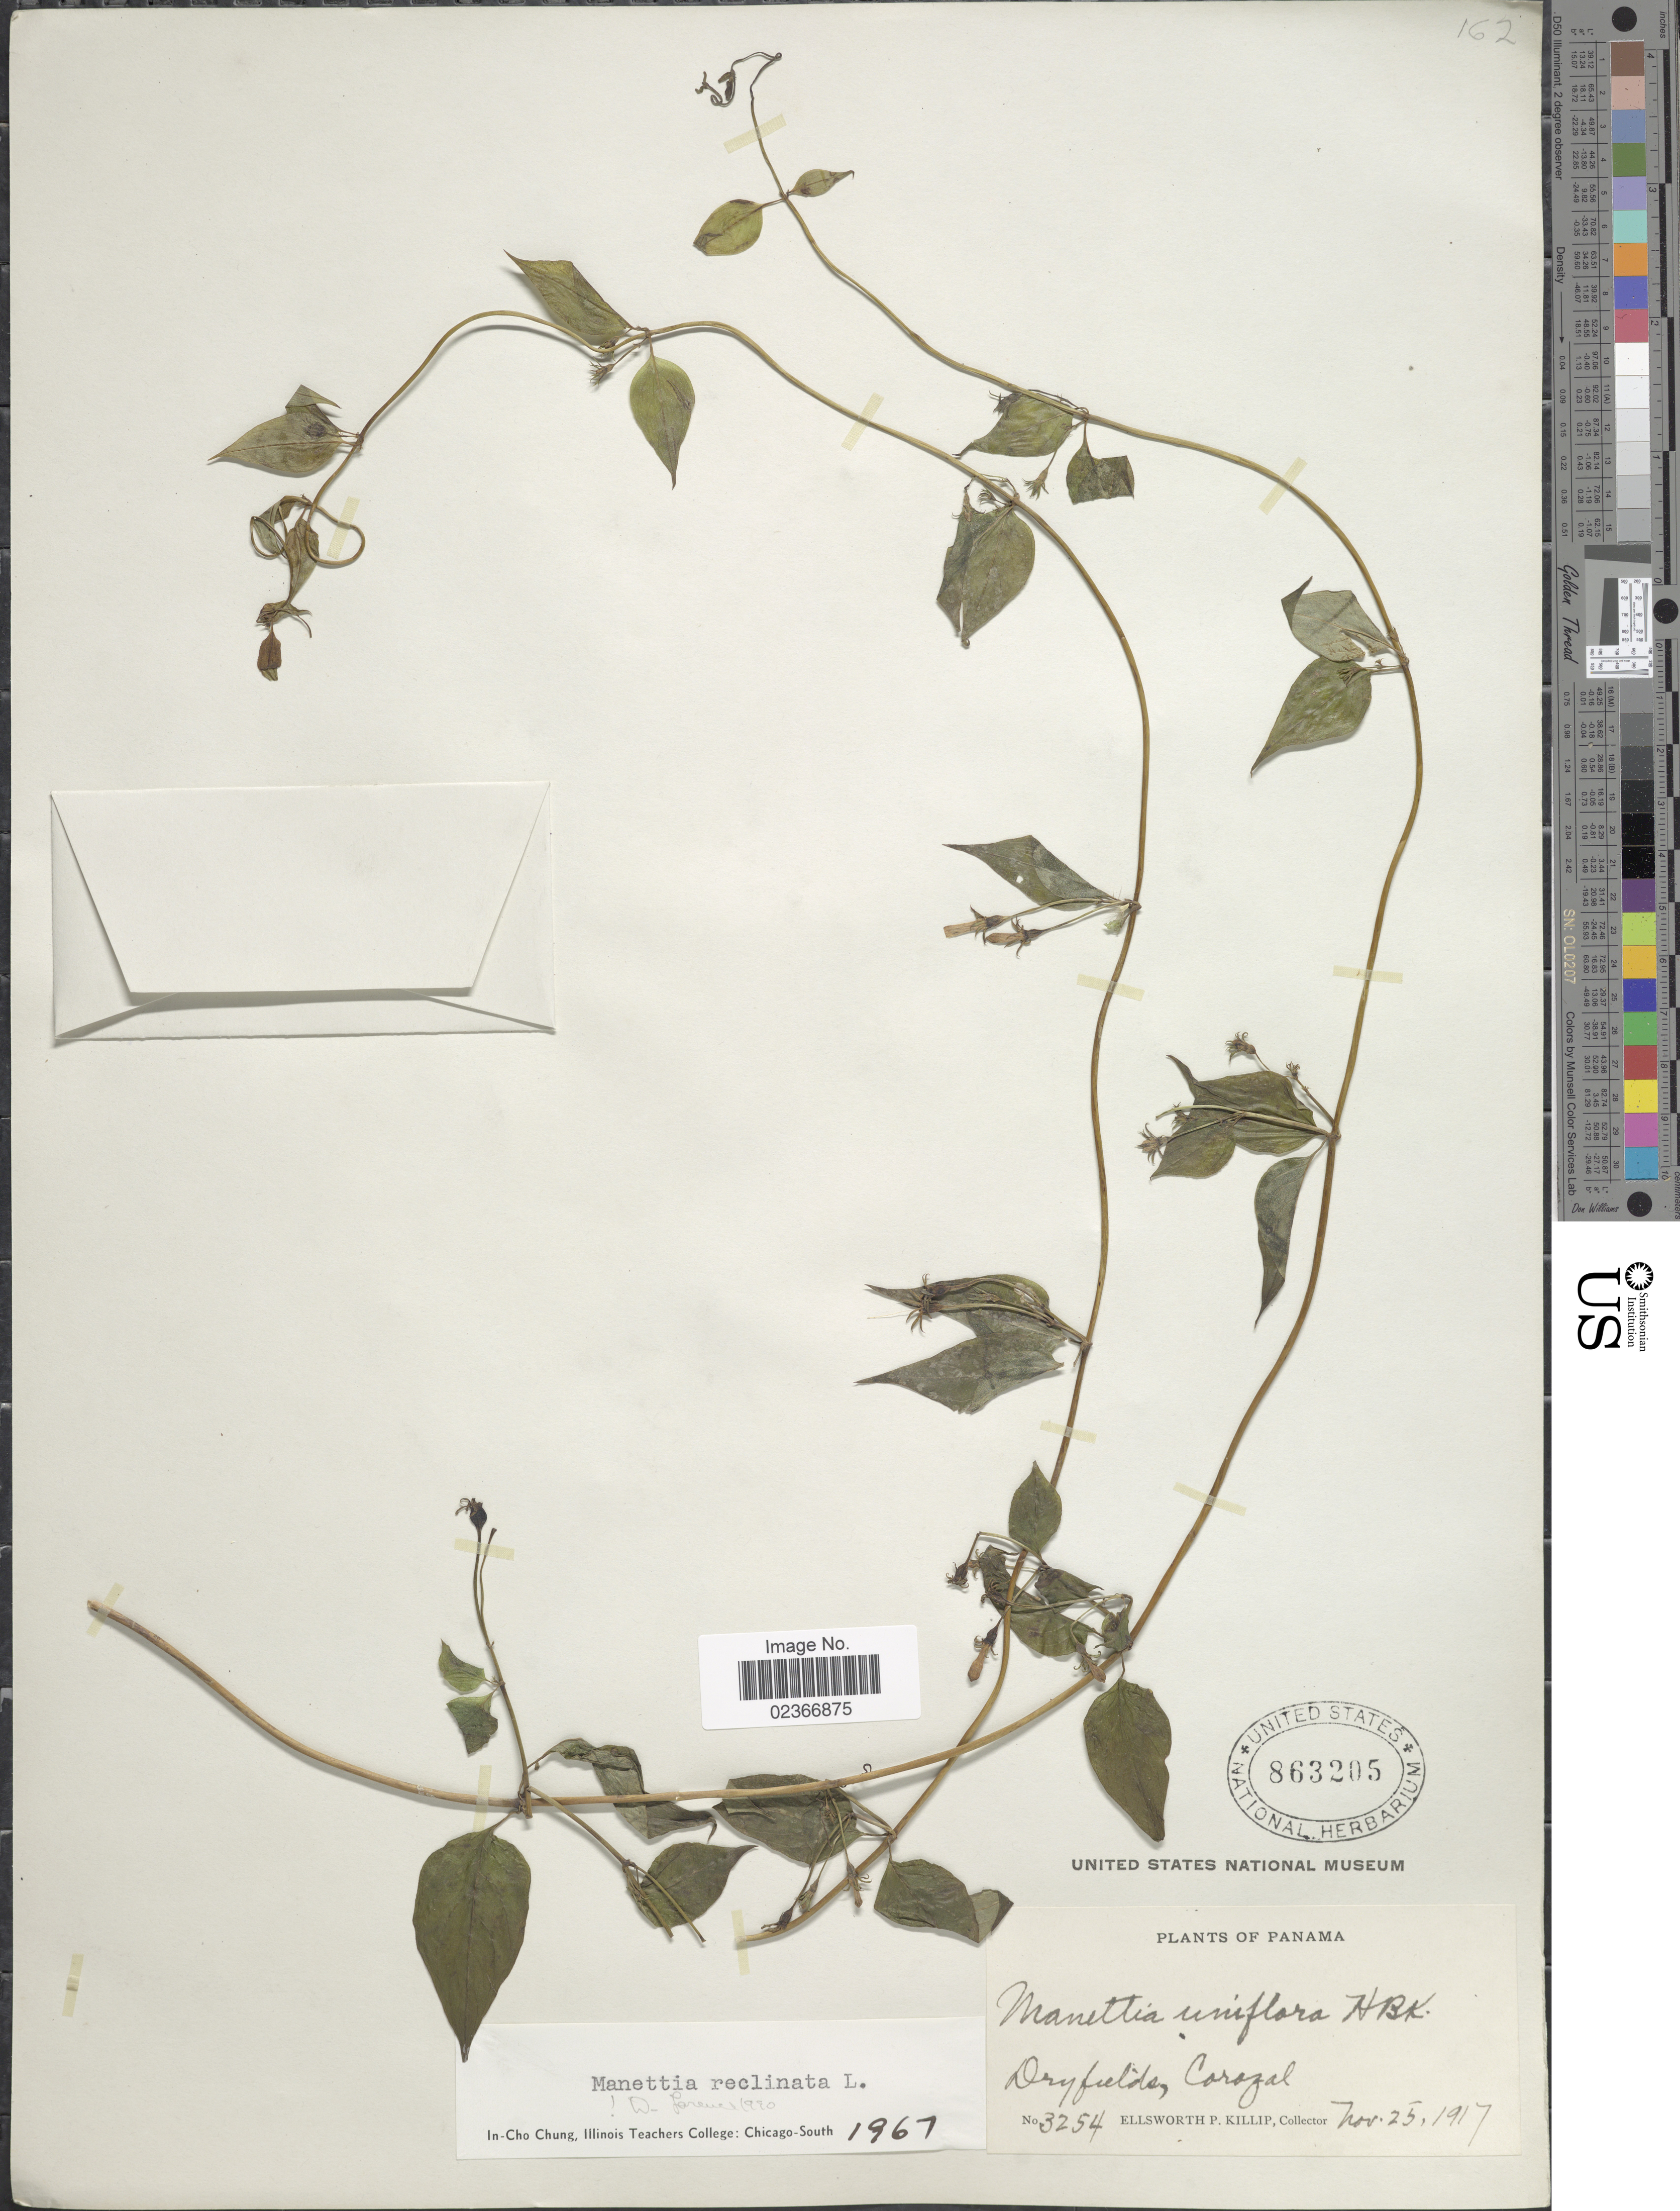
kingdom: Plantae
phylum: Tracheophyta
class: Magnoliopsida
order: Gentianales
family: Rubiaceae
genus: Manettia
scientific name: Manettia reclinata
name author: L.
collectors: E. P. Killip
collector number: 3254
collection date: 1917-11-25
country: Panama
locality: Dry fields, Corozal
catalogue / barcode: US 863205